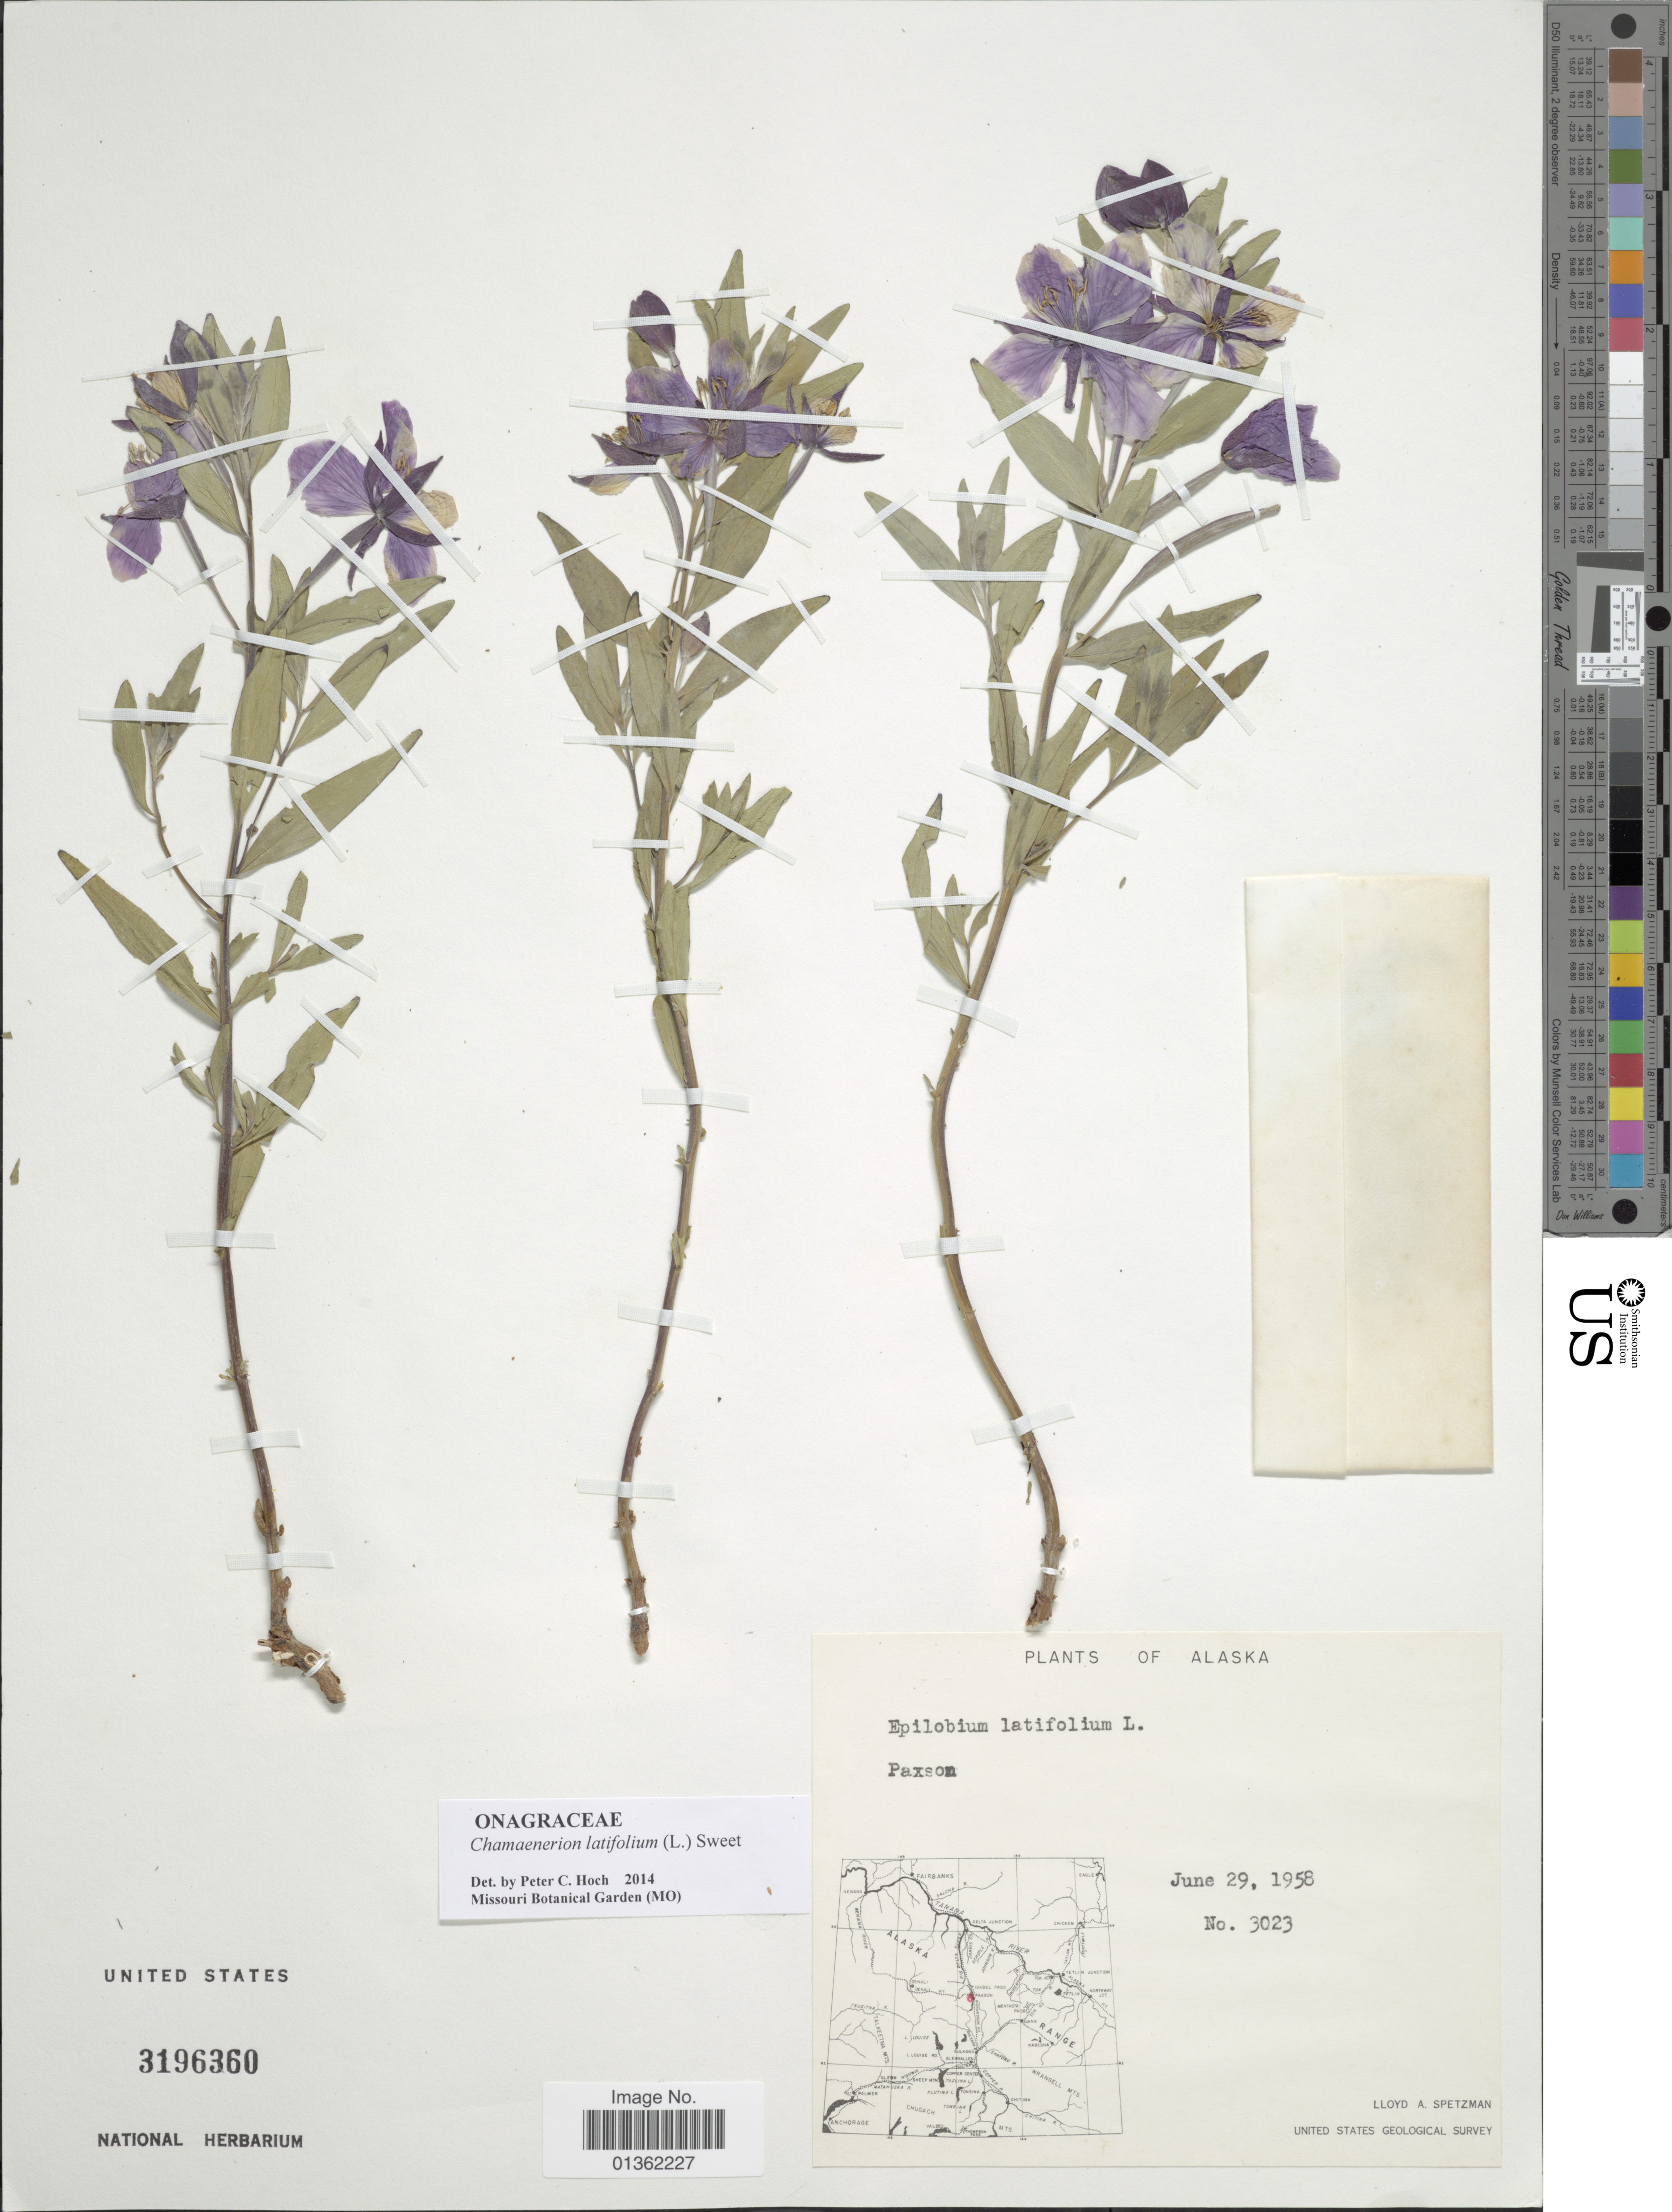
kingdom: Plantae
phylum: Tracheophyta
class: Magnoliopsida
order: Myrtales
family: Onagraceae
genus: Chamaenerion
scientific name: Chamaenerion latifolium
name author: (L.) Th. Fr. & Lange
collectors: L. Spetzman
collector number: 3023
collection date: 1958-06-29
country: United States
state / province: Alaska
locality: Paxson.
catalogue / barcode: US 3196360